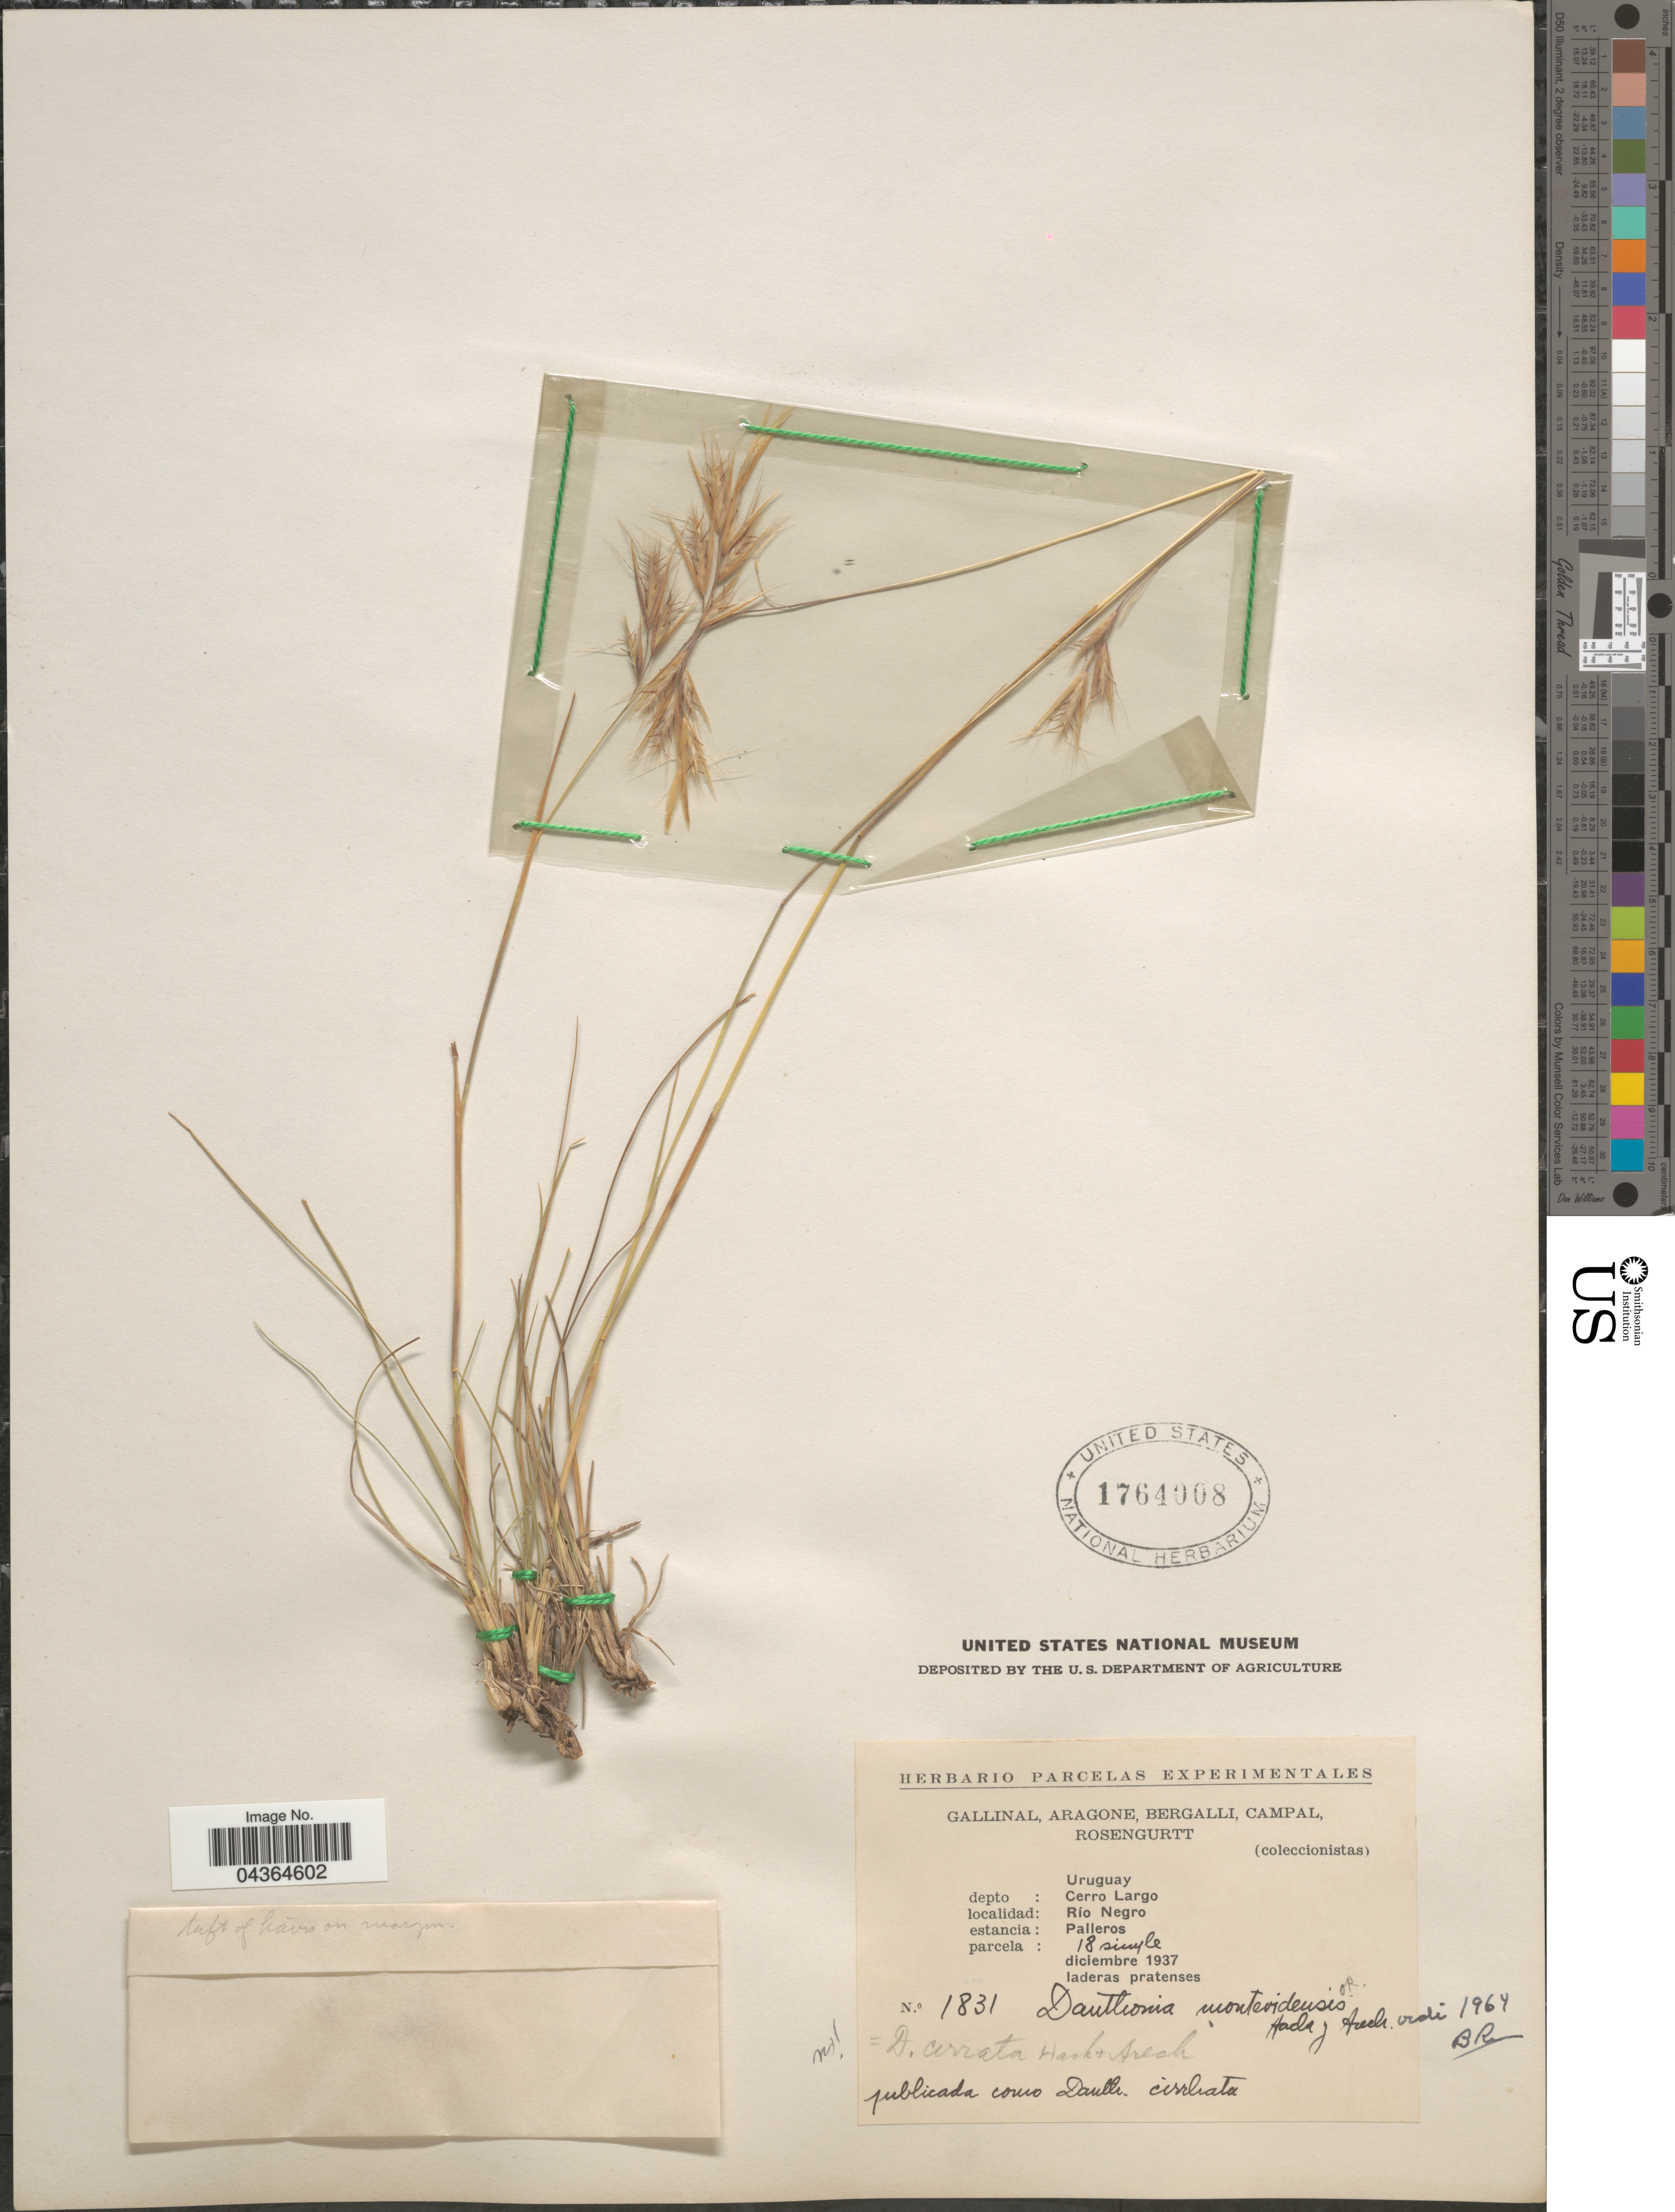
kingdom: Plantae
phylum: Tracheophyta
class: Liliopsida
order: Poales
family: Poaceae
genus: Danthonia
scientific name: Danthonia montevidensis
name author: (Hack.) Arechav.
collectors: -. Gallinal, -- Aragone, -- Bergalli, -- Campal & Rosengurtt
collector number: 1831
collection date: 1937-12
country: Uruguay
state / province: Cerro Largo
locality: Depto: Cerro Largo. Río Negro. Estancia: Palleros. Parcela: 18 simple.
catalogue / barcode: US 1764008